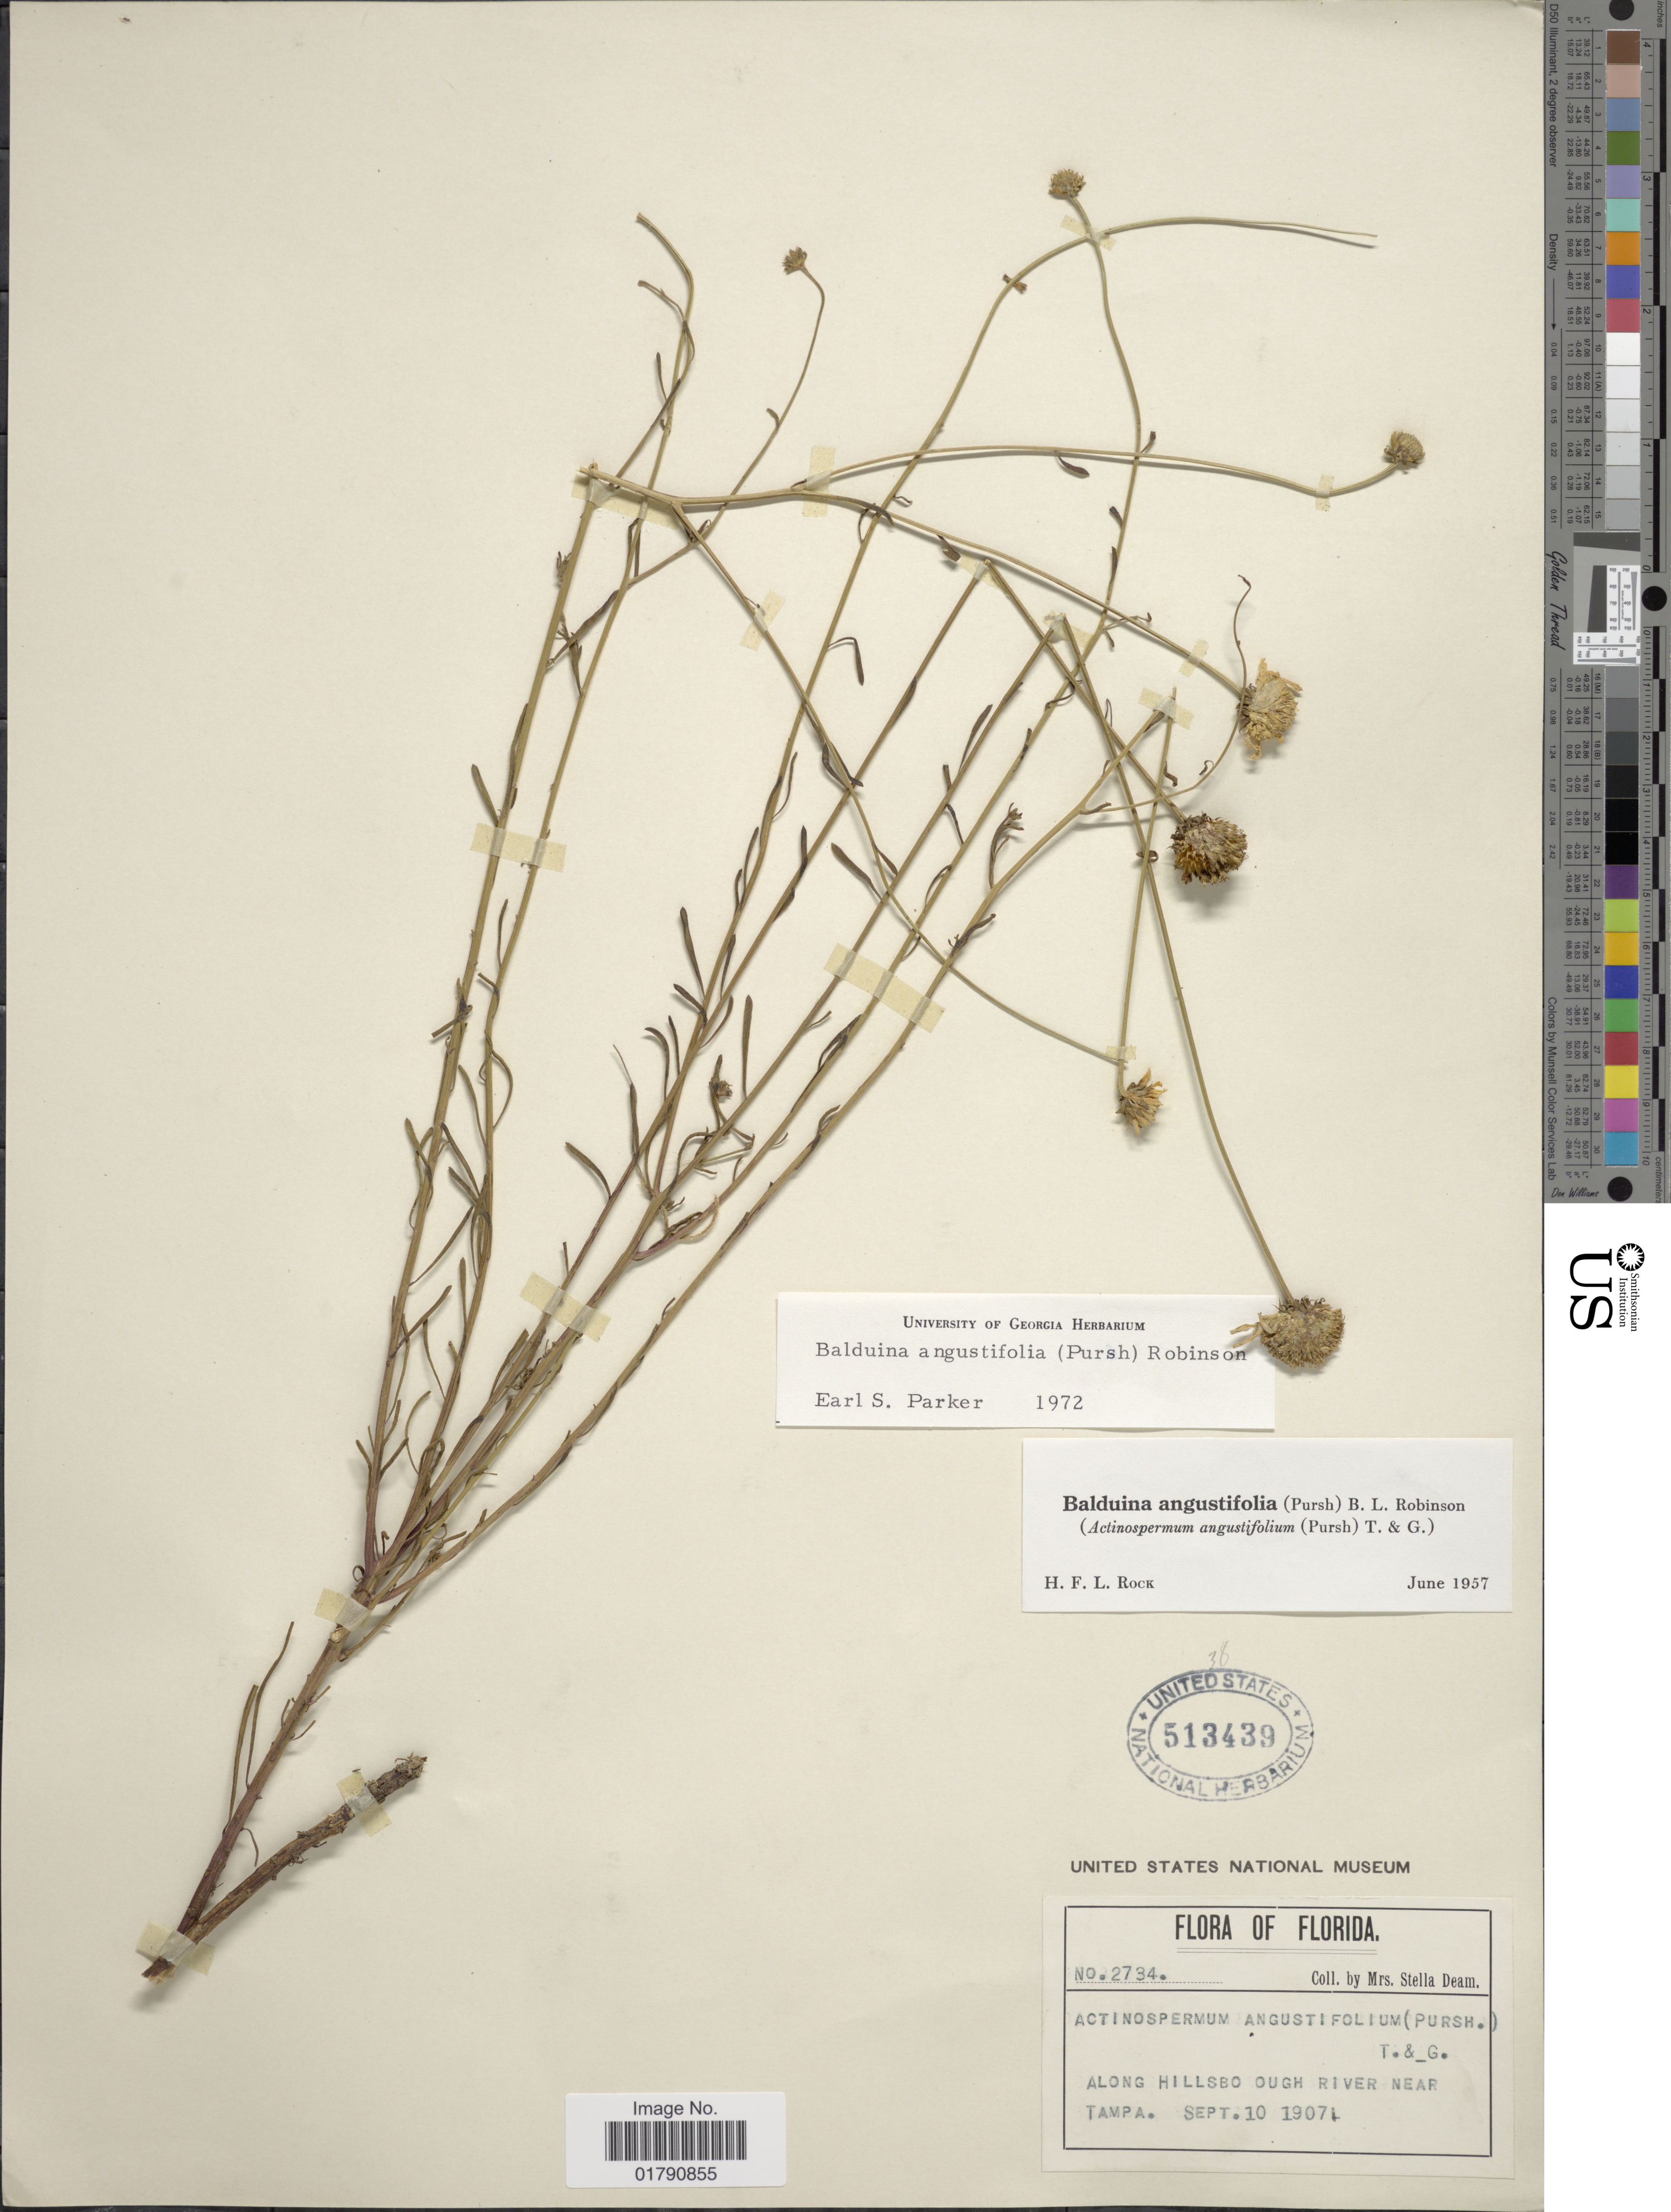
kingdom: Plantae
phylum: Tracheophyta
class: Magnoliopsida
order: Asterales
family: Asteraceae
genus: Balduina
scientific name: Balduina angustifolia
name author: (Pursh) B.L. Rob.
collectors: S. A. Deam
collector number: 2734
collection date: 1907-09-10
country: United States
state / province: Florida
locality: Along Hillsbo ough River near Tampa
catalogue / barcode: US 513439